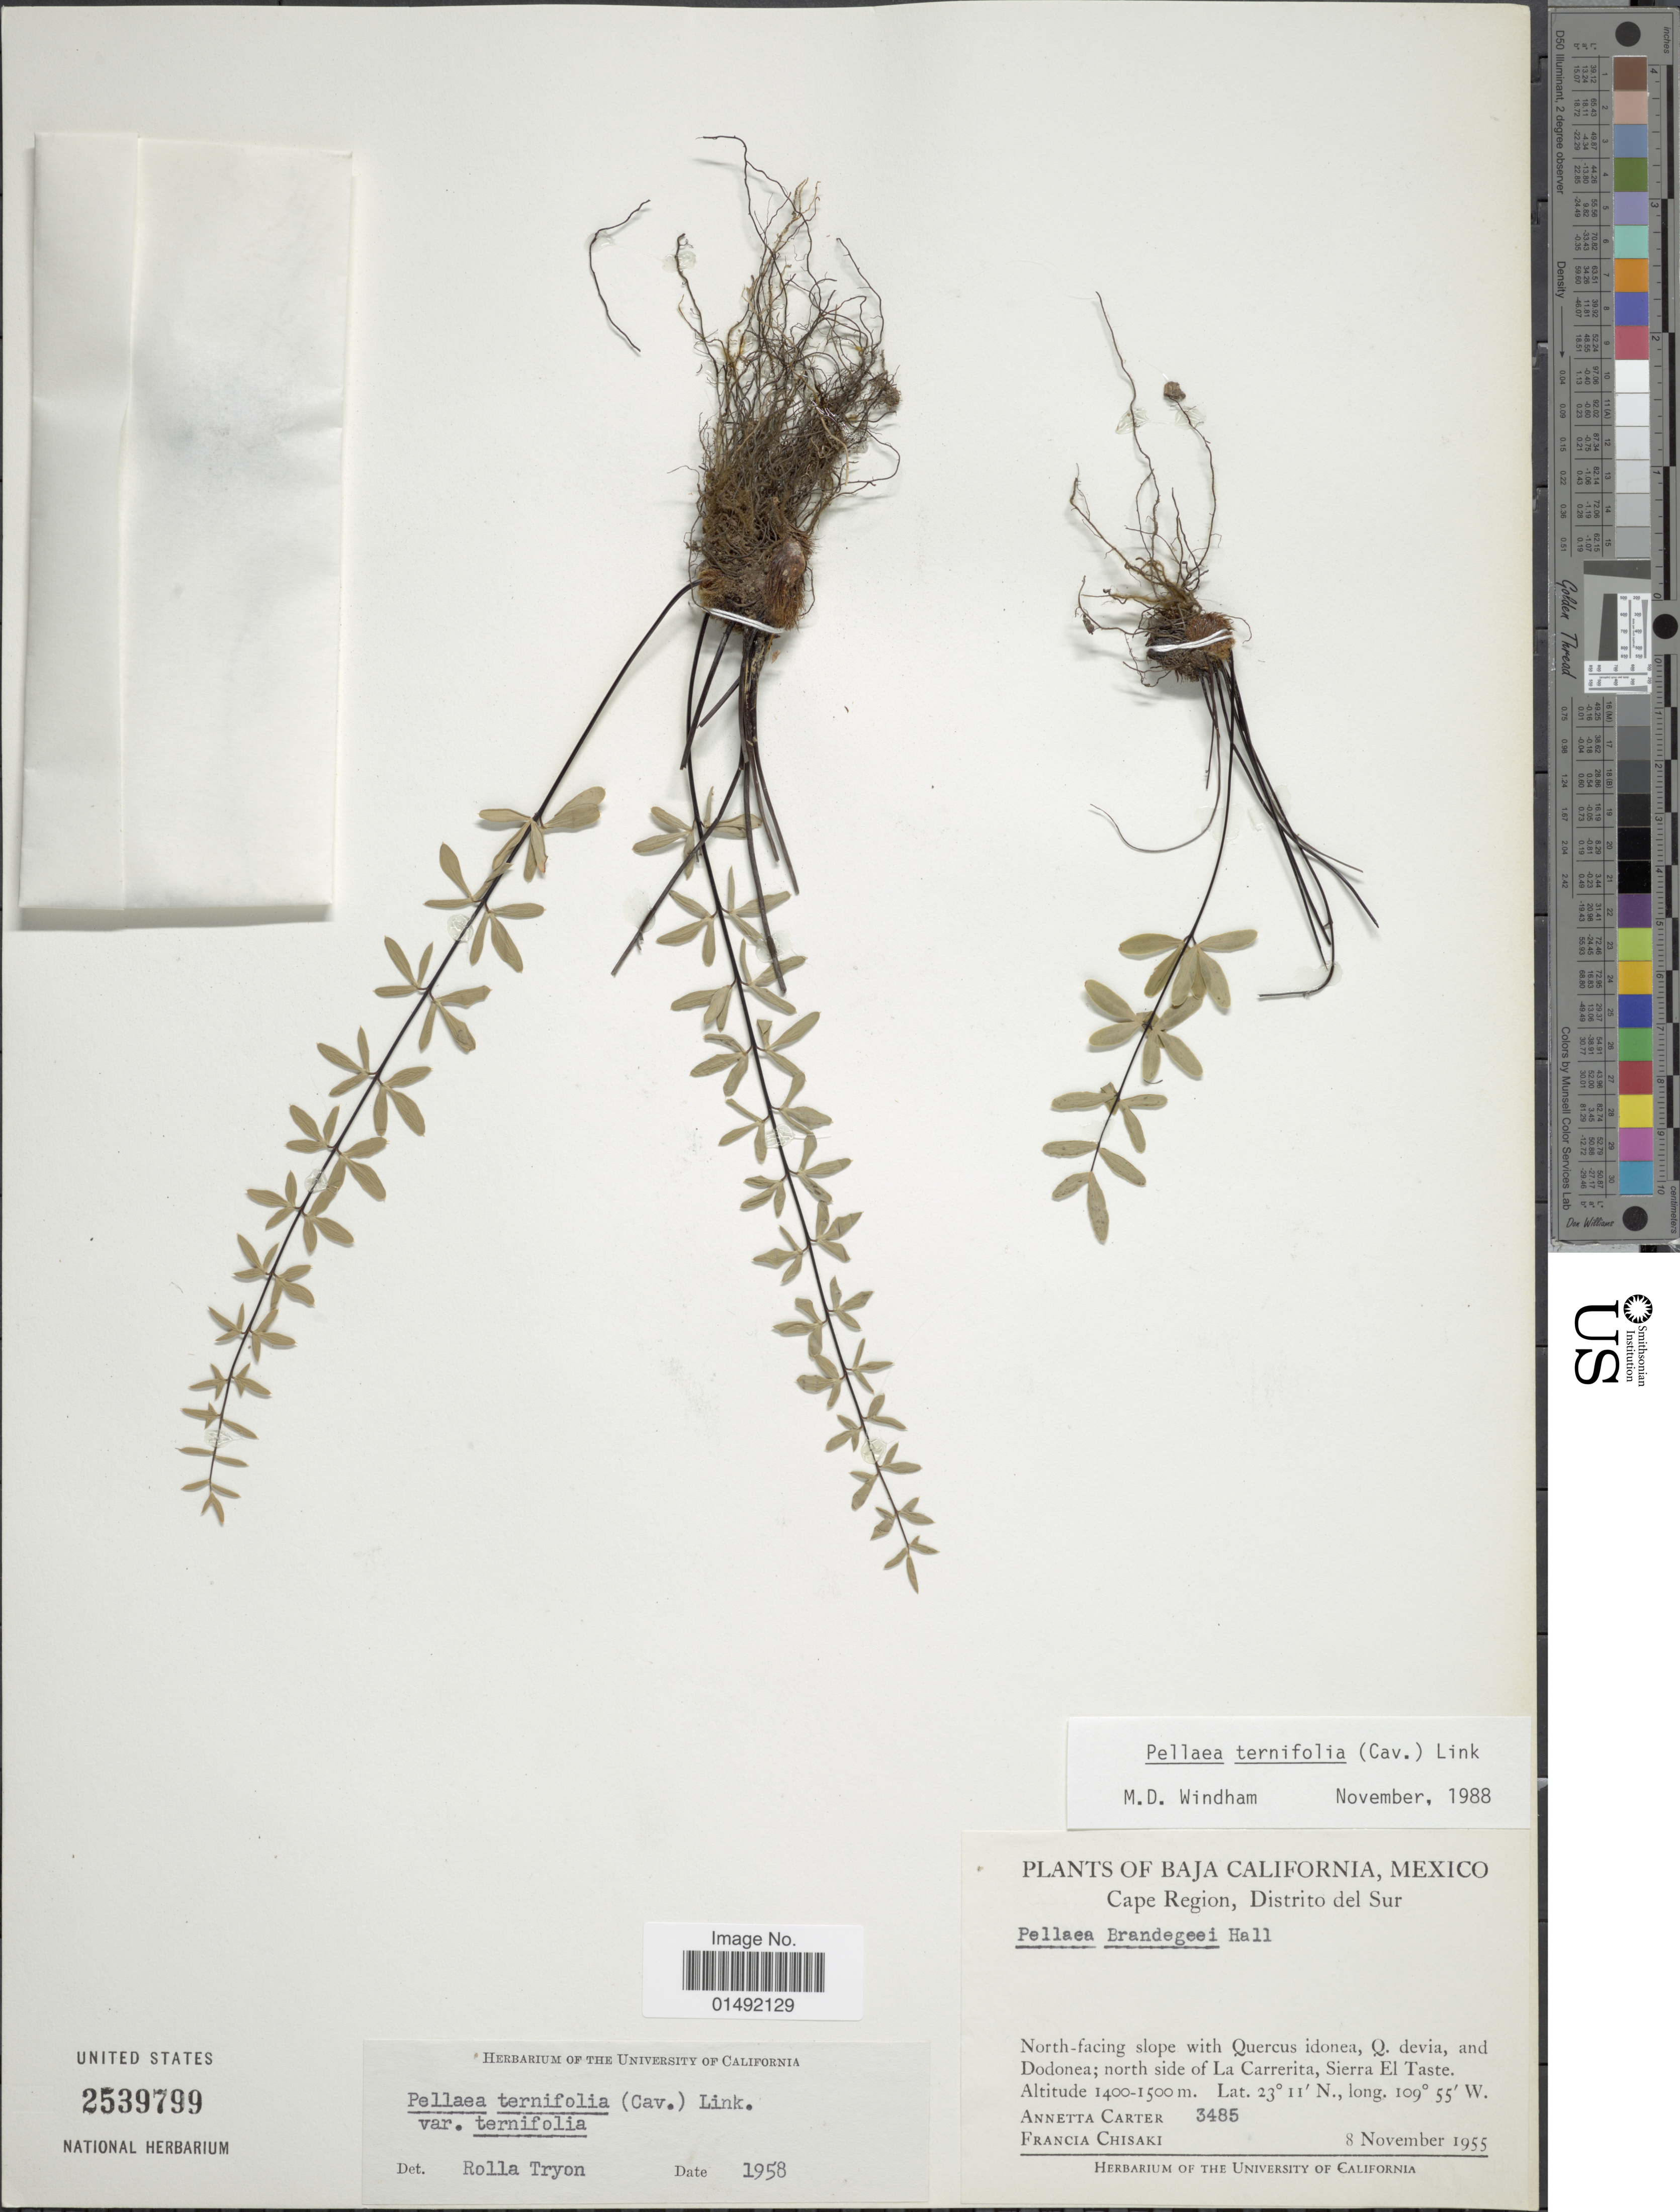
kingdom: Plantae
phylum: Tracheophyta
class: Polypodiopsida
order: Polypodiales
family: Pteridaceae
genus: Pellaea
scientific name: Pellaea ternifolia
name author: (Cav.) Link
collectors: A. Carter & F. Chisaki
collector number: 3485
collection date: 1955-11-08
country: Mexico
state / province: Baja California Sur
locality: Cape Region, Distrito del Sur, North-facing slope with Quercus idonea, Q devia, and Dodonea; north side of La Carrerita, Sierra El Taste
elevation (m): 1400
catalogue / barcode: US 2539799